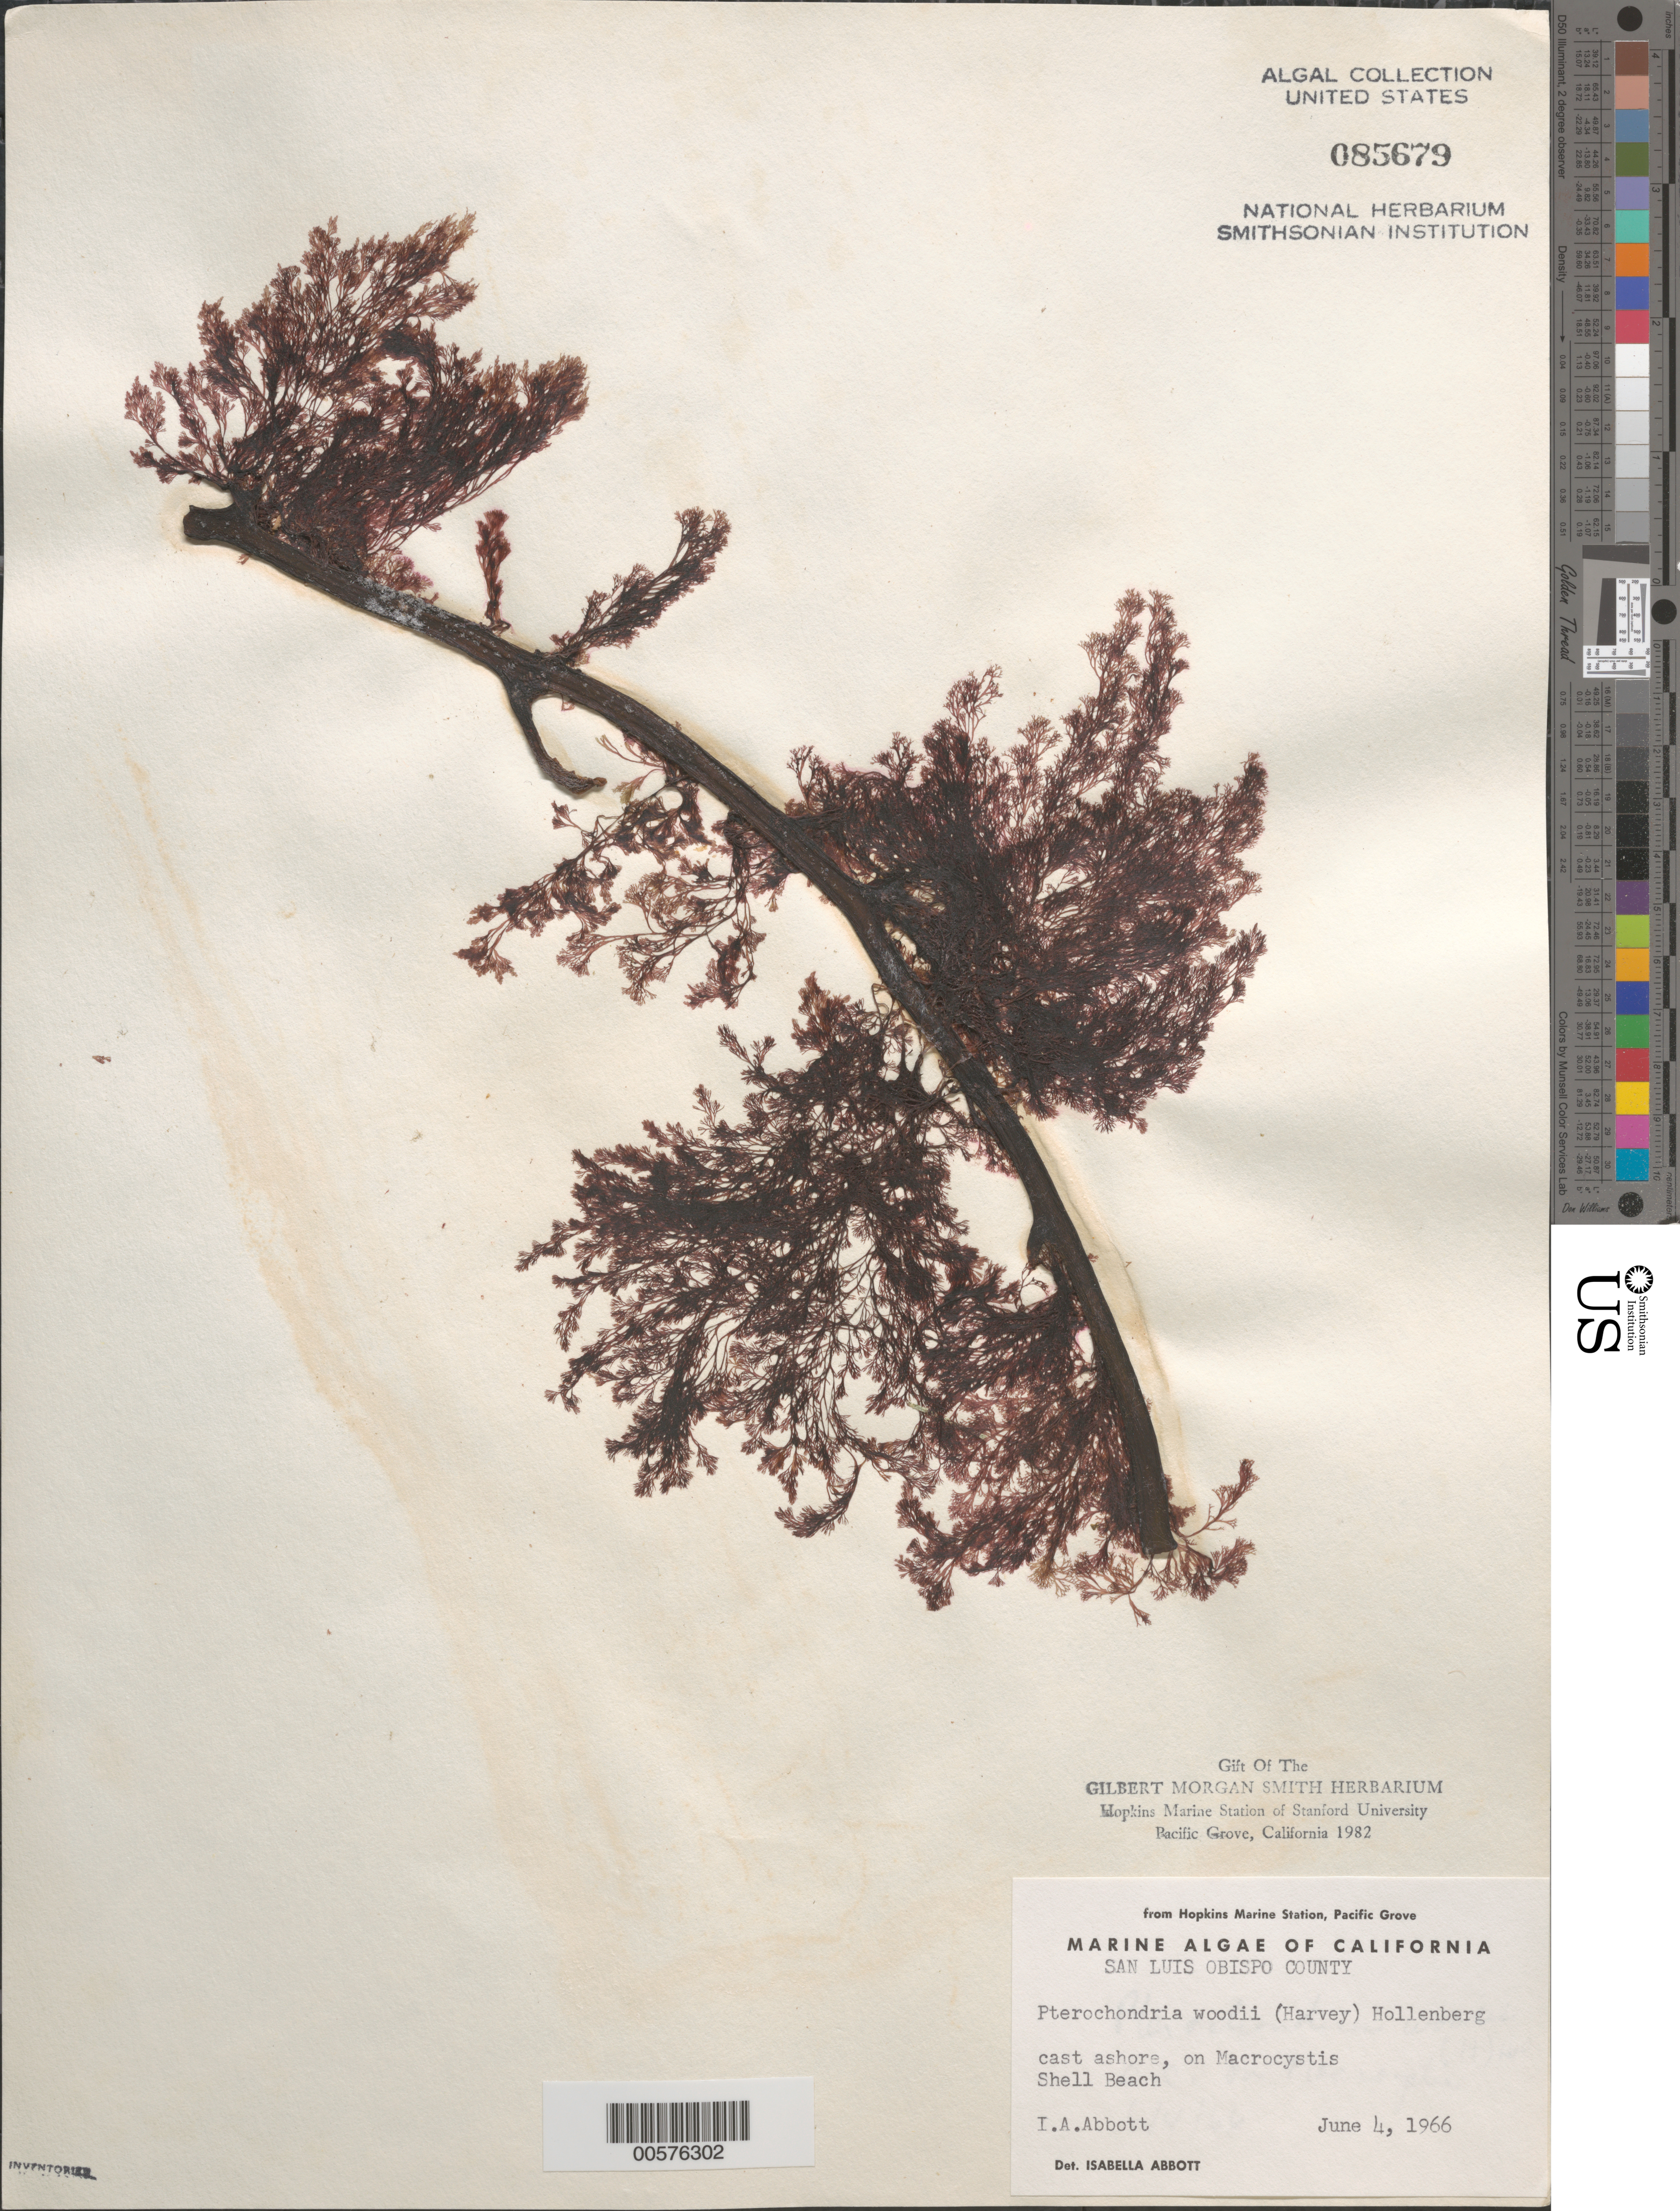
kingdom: Plantae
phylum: Rhodophyta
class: Florideophyceae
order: Ceramiales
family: Rhodomelaceae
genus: Pterochondria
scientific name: Pterochondria woodii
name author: (Harv.) Hollenb.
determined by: Abbott, Isabella A.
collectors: I. A. Abbott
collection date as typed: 04 Jun 1966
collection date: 1966-06-04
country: United States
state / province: California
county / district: San Luis Obispo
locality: Shell Beach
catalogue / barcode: US 85679